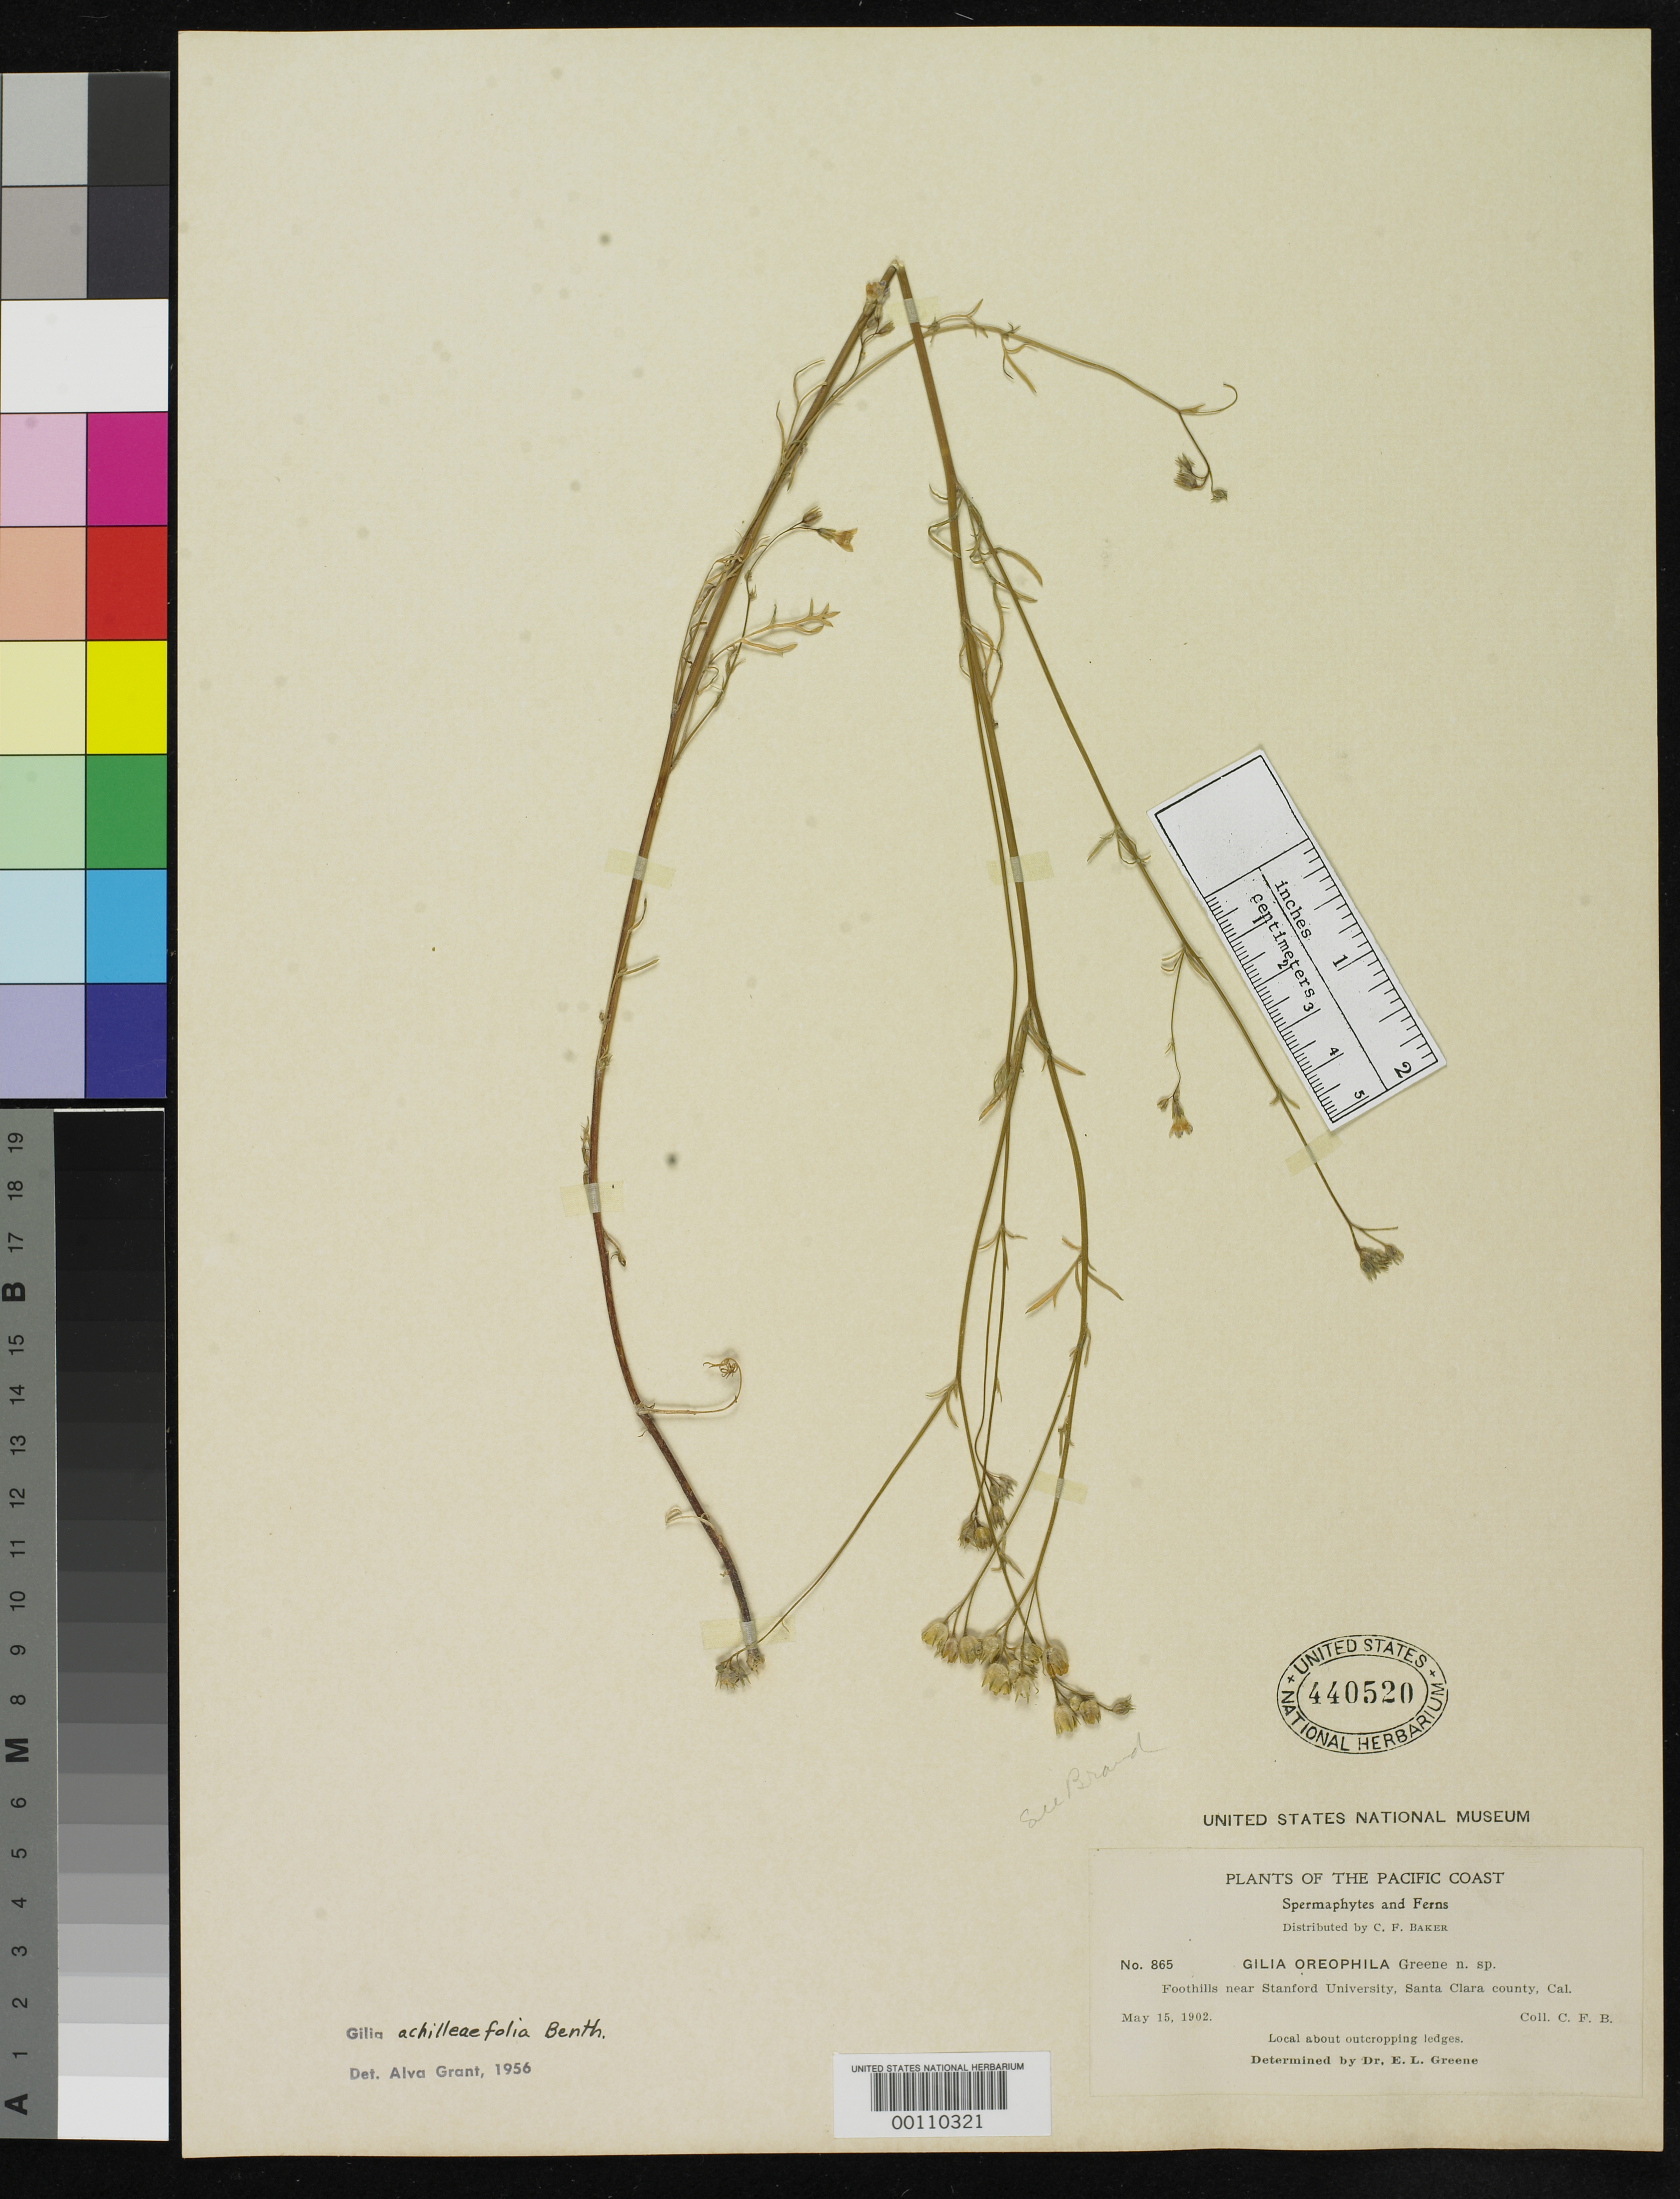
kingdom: Plantae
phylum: Tracheophyta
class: Magnoliopsida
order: Ericales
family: Polemoniaceae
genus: Gilia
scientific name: Gilia inconspicua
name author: Greene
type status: Type Collection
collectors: C. F. Baker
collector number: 865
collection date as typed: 15 May 1902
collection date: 1902-05-15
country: United States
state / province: California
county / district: Santa Clara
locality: Near Stanford University.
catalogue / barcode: US 440520